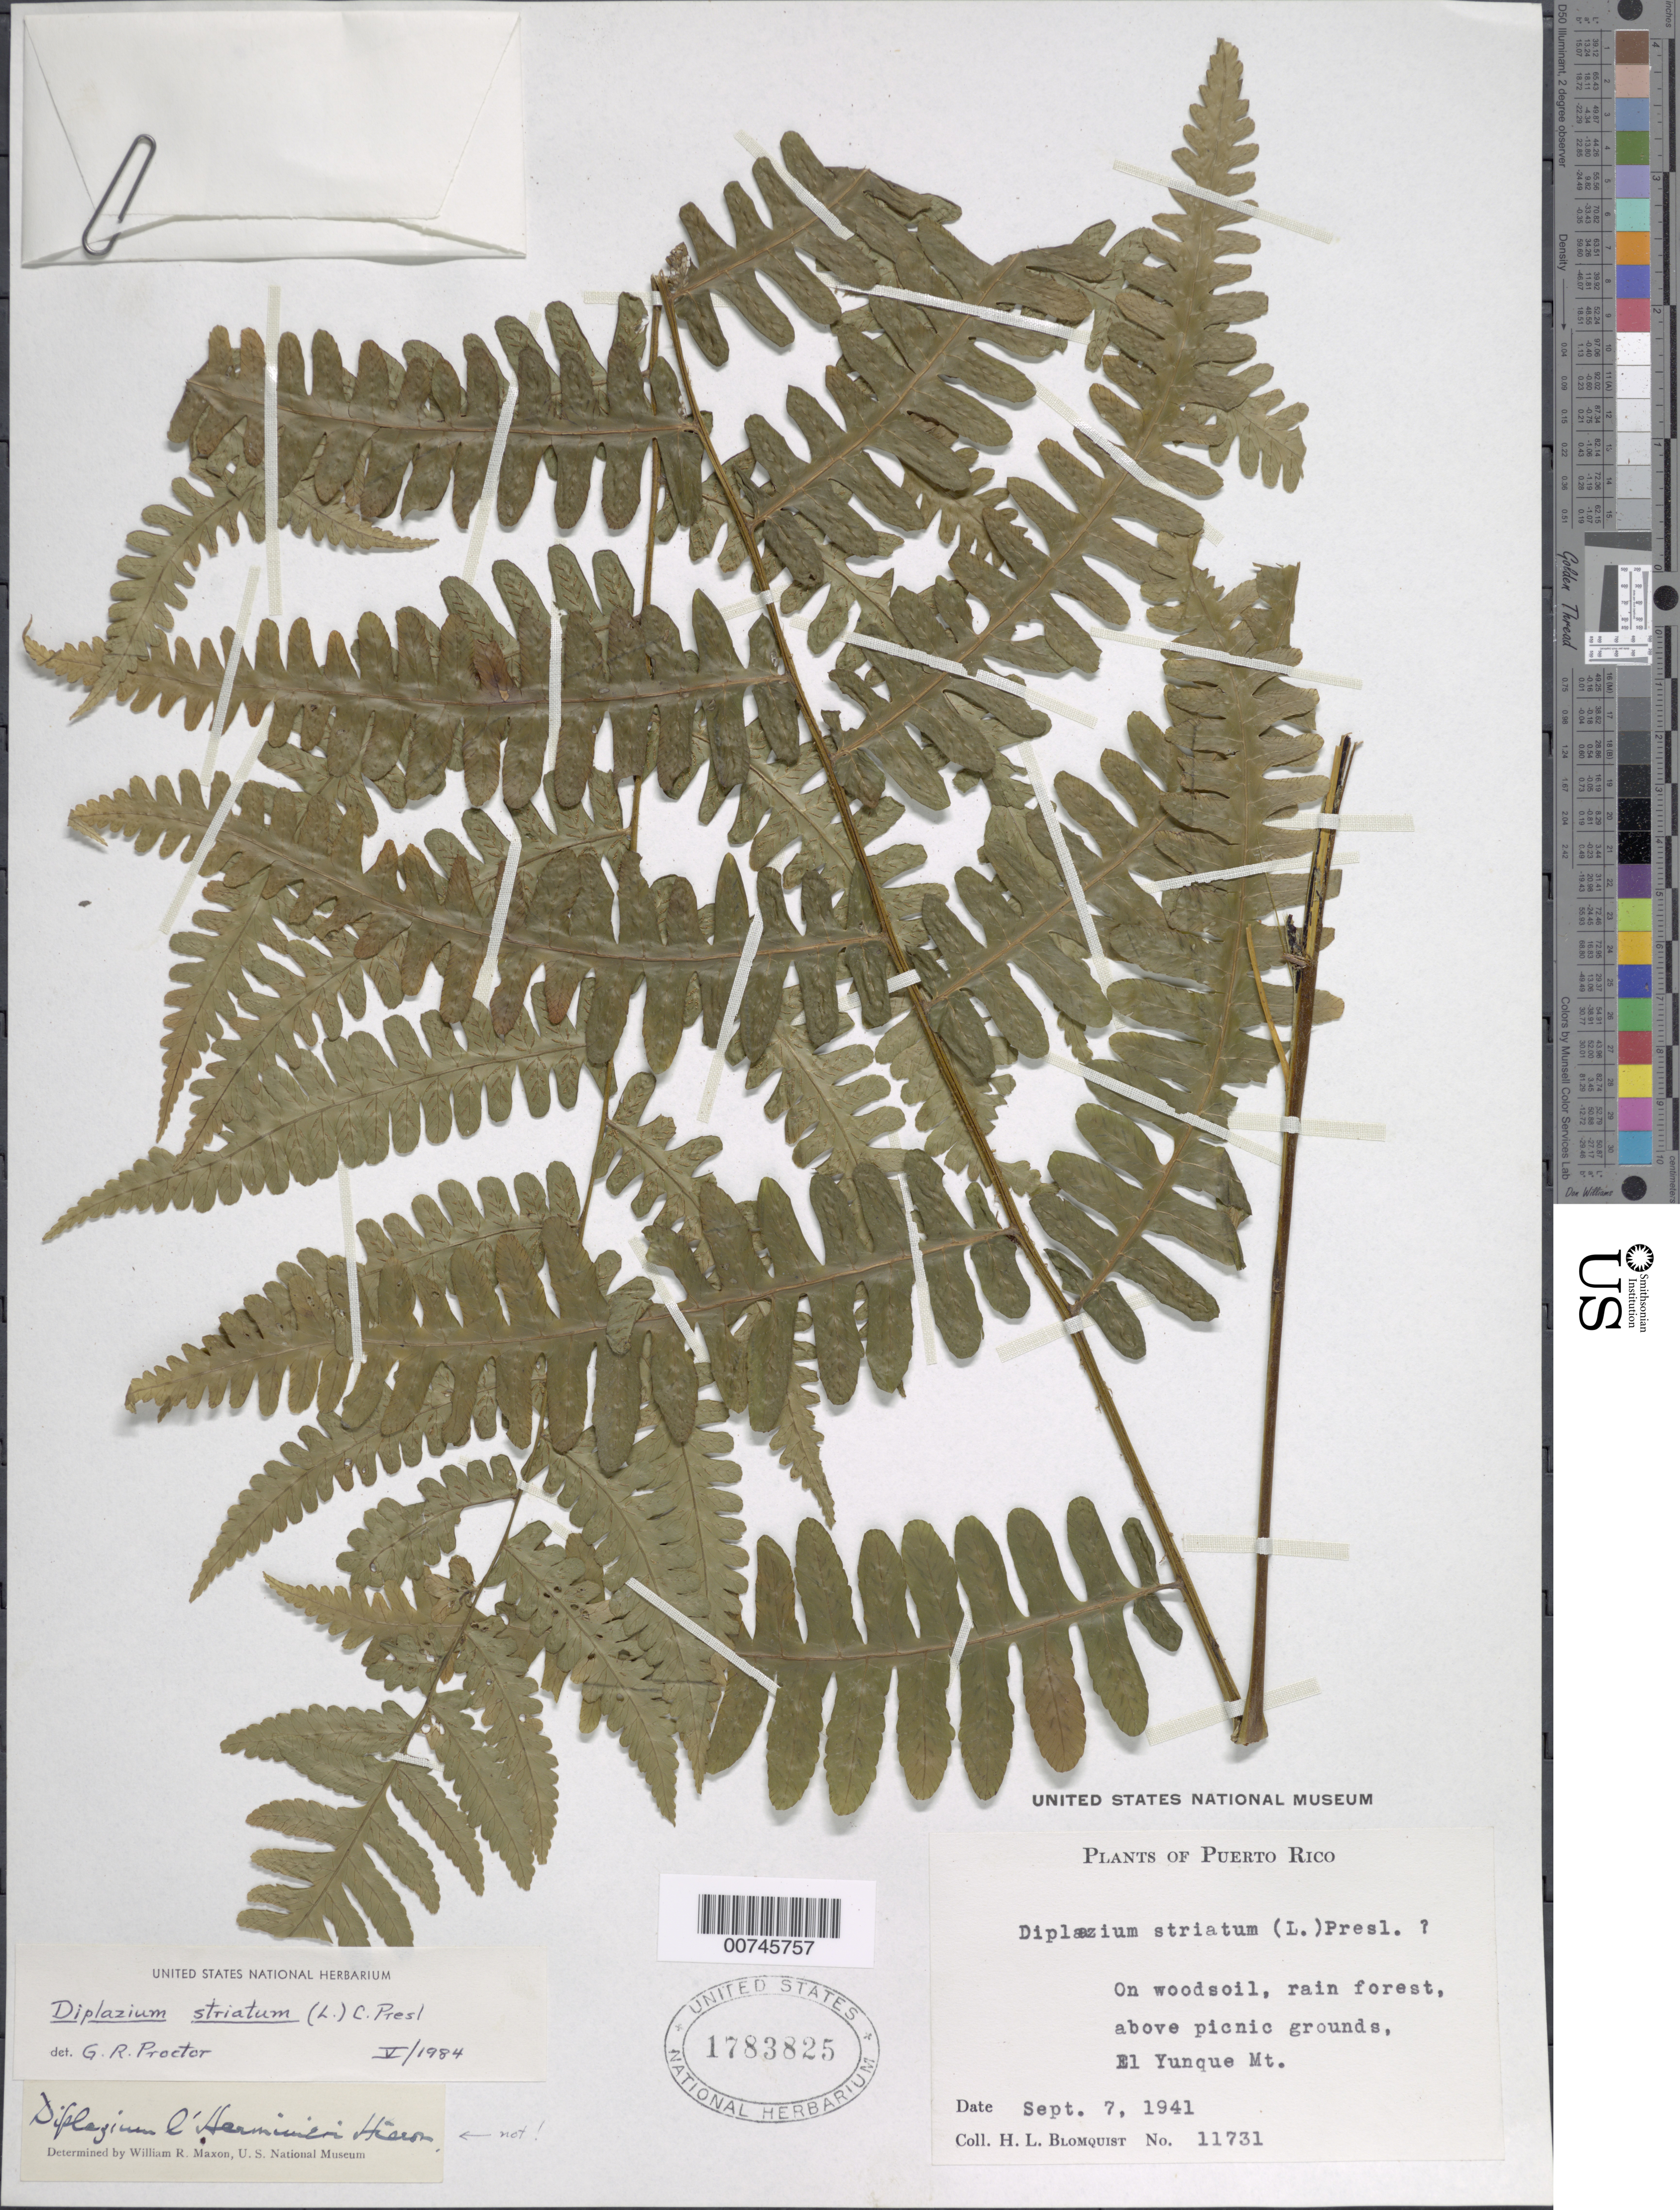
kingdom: Plantae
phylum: Tracheophyta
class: Polypodiopsida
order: Polypodiales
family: Athyriaceae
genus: Diplazium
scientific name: Diplazium striatum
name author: (L.) C. Presl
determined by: Sánchez, C.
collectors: H. Blomquist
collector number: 11731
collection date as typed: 07 Sep 1941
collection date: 1941-09-07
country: Puerto Rico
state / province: Río Grande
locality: El Yunque Mountains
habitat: On woodsoil, rain forest, above picnic grounds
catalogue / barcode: US 1783825